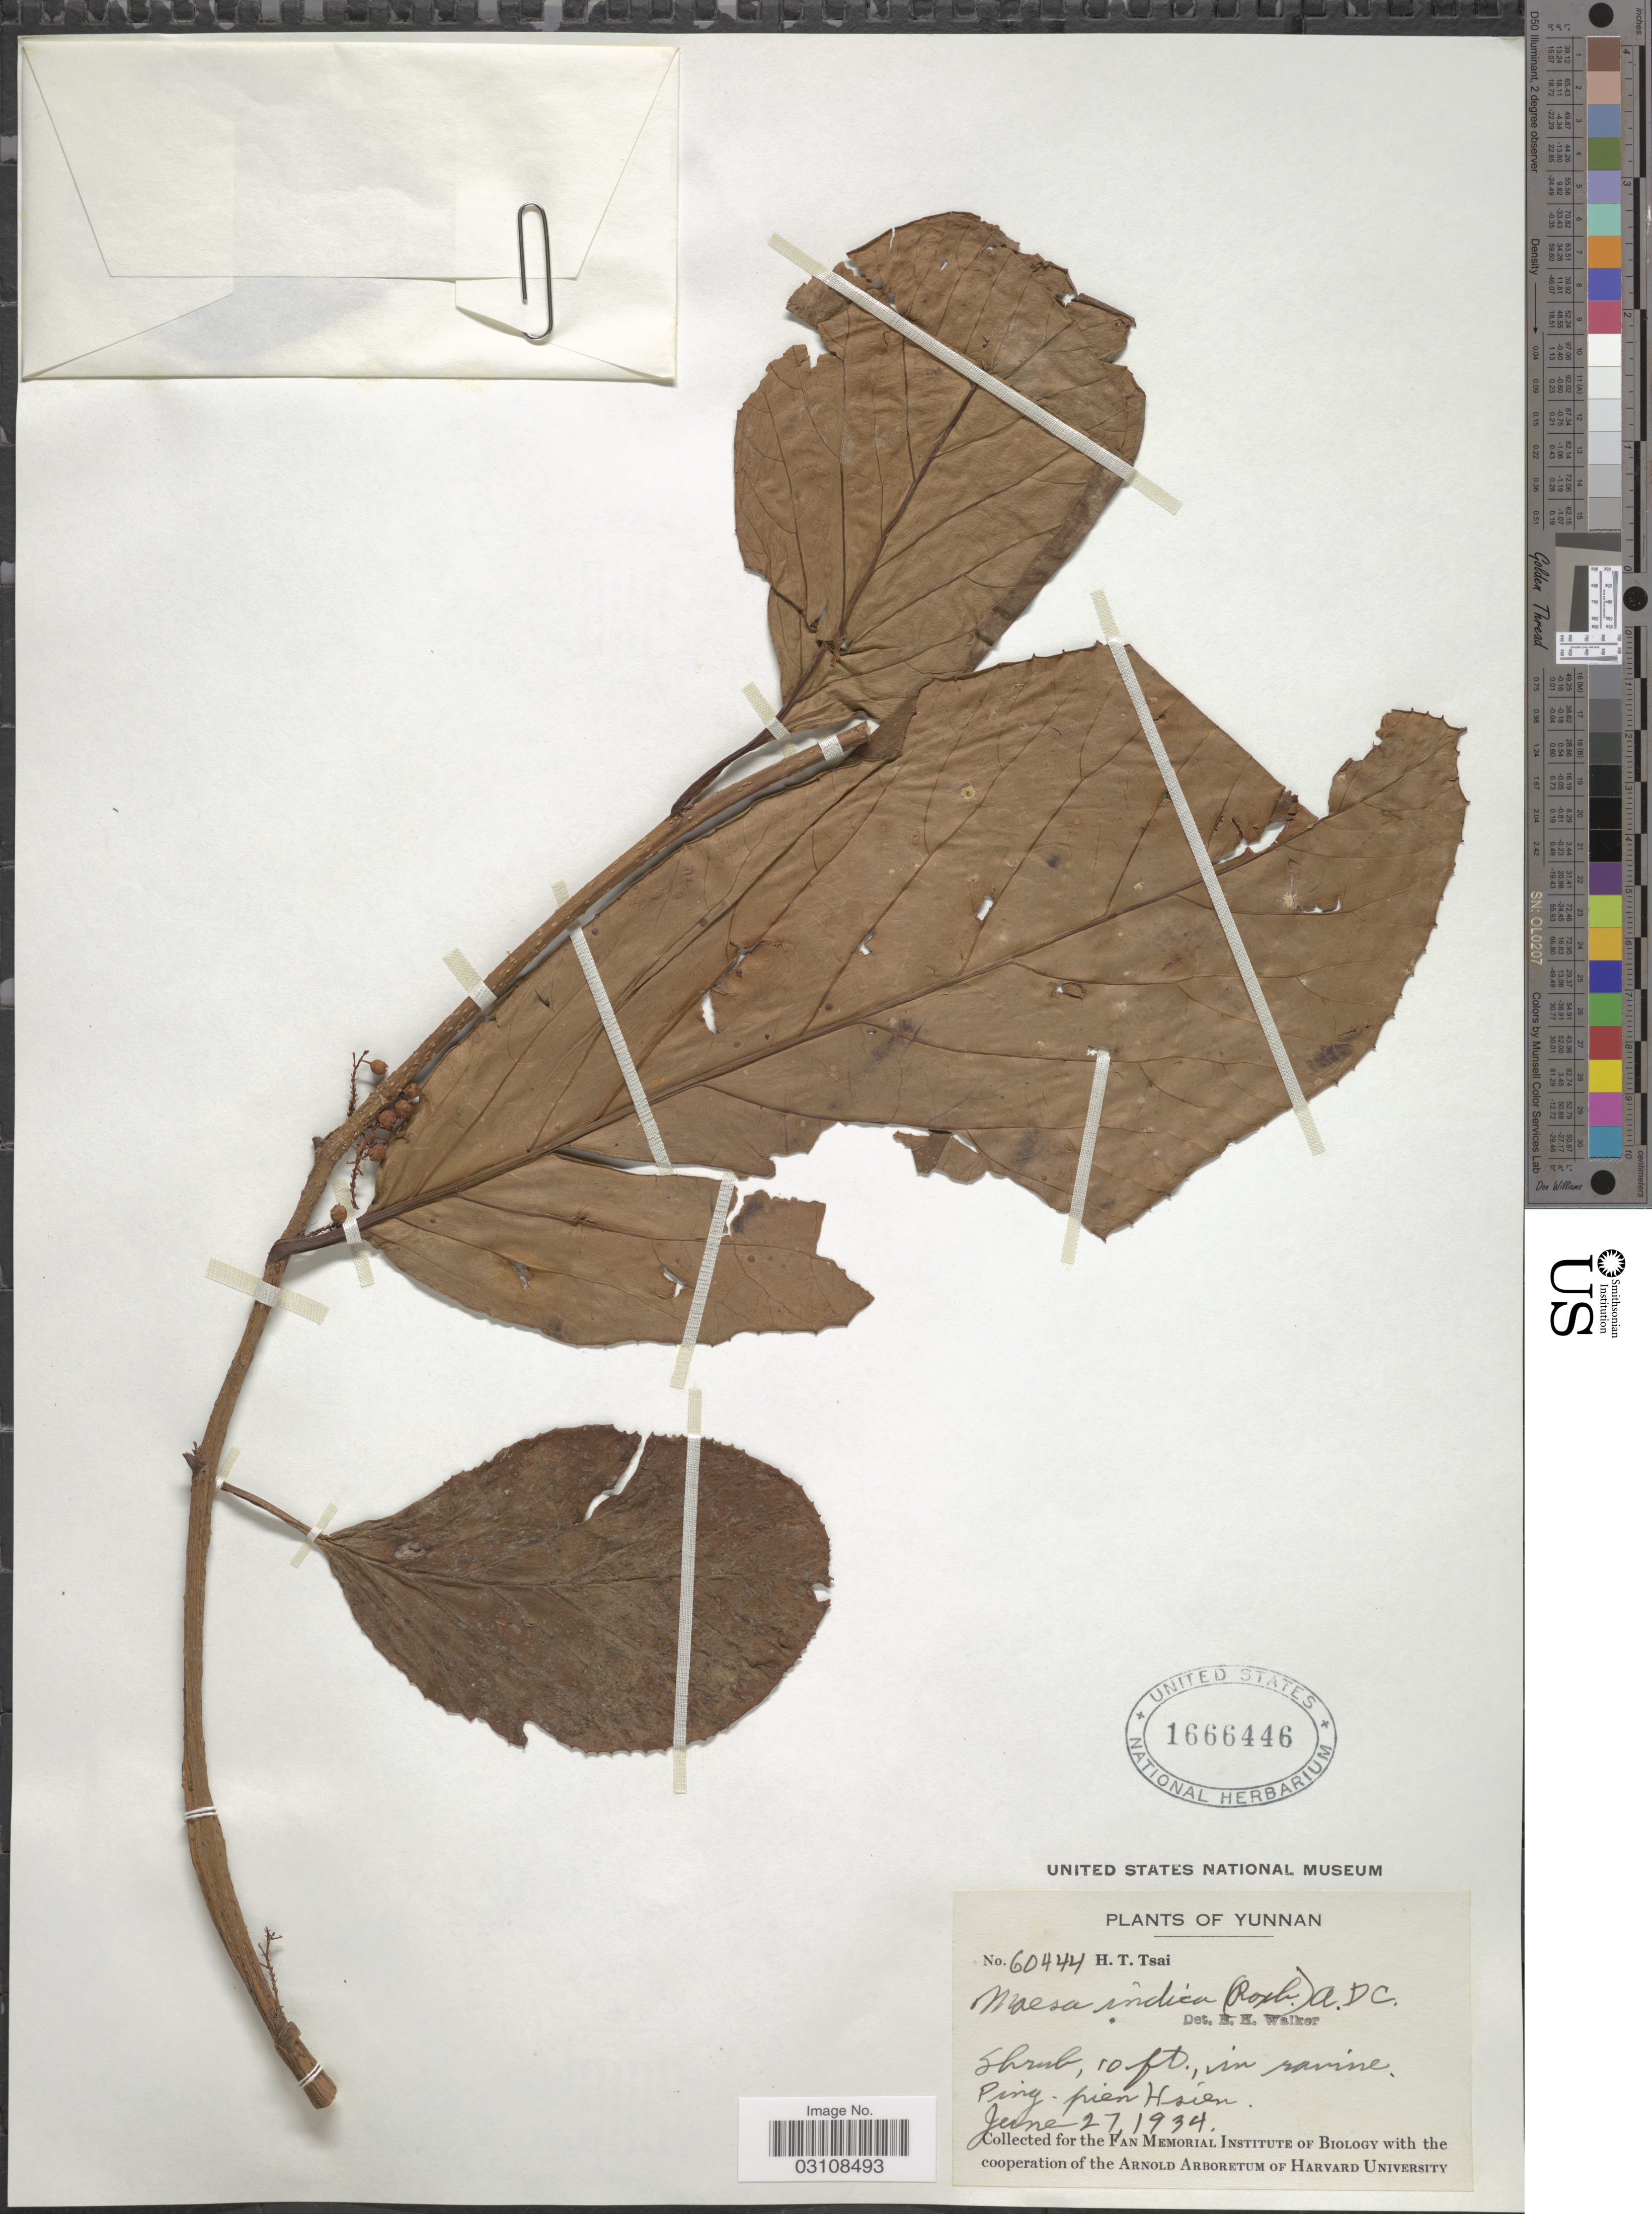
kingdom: Plantae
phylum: Tracheophyta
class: Magnoliopsida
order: Ericales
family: Primulaceae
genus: Maesa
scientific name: Maesa indica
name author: (Roxb.) A. DC.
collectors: H. Tsai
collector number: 60444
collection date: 1934-06-27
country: China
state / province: Yunnan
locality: Ping-pien Hsien.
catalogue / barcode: US 1666446